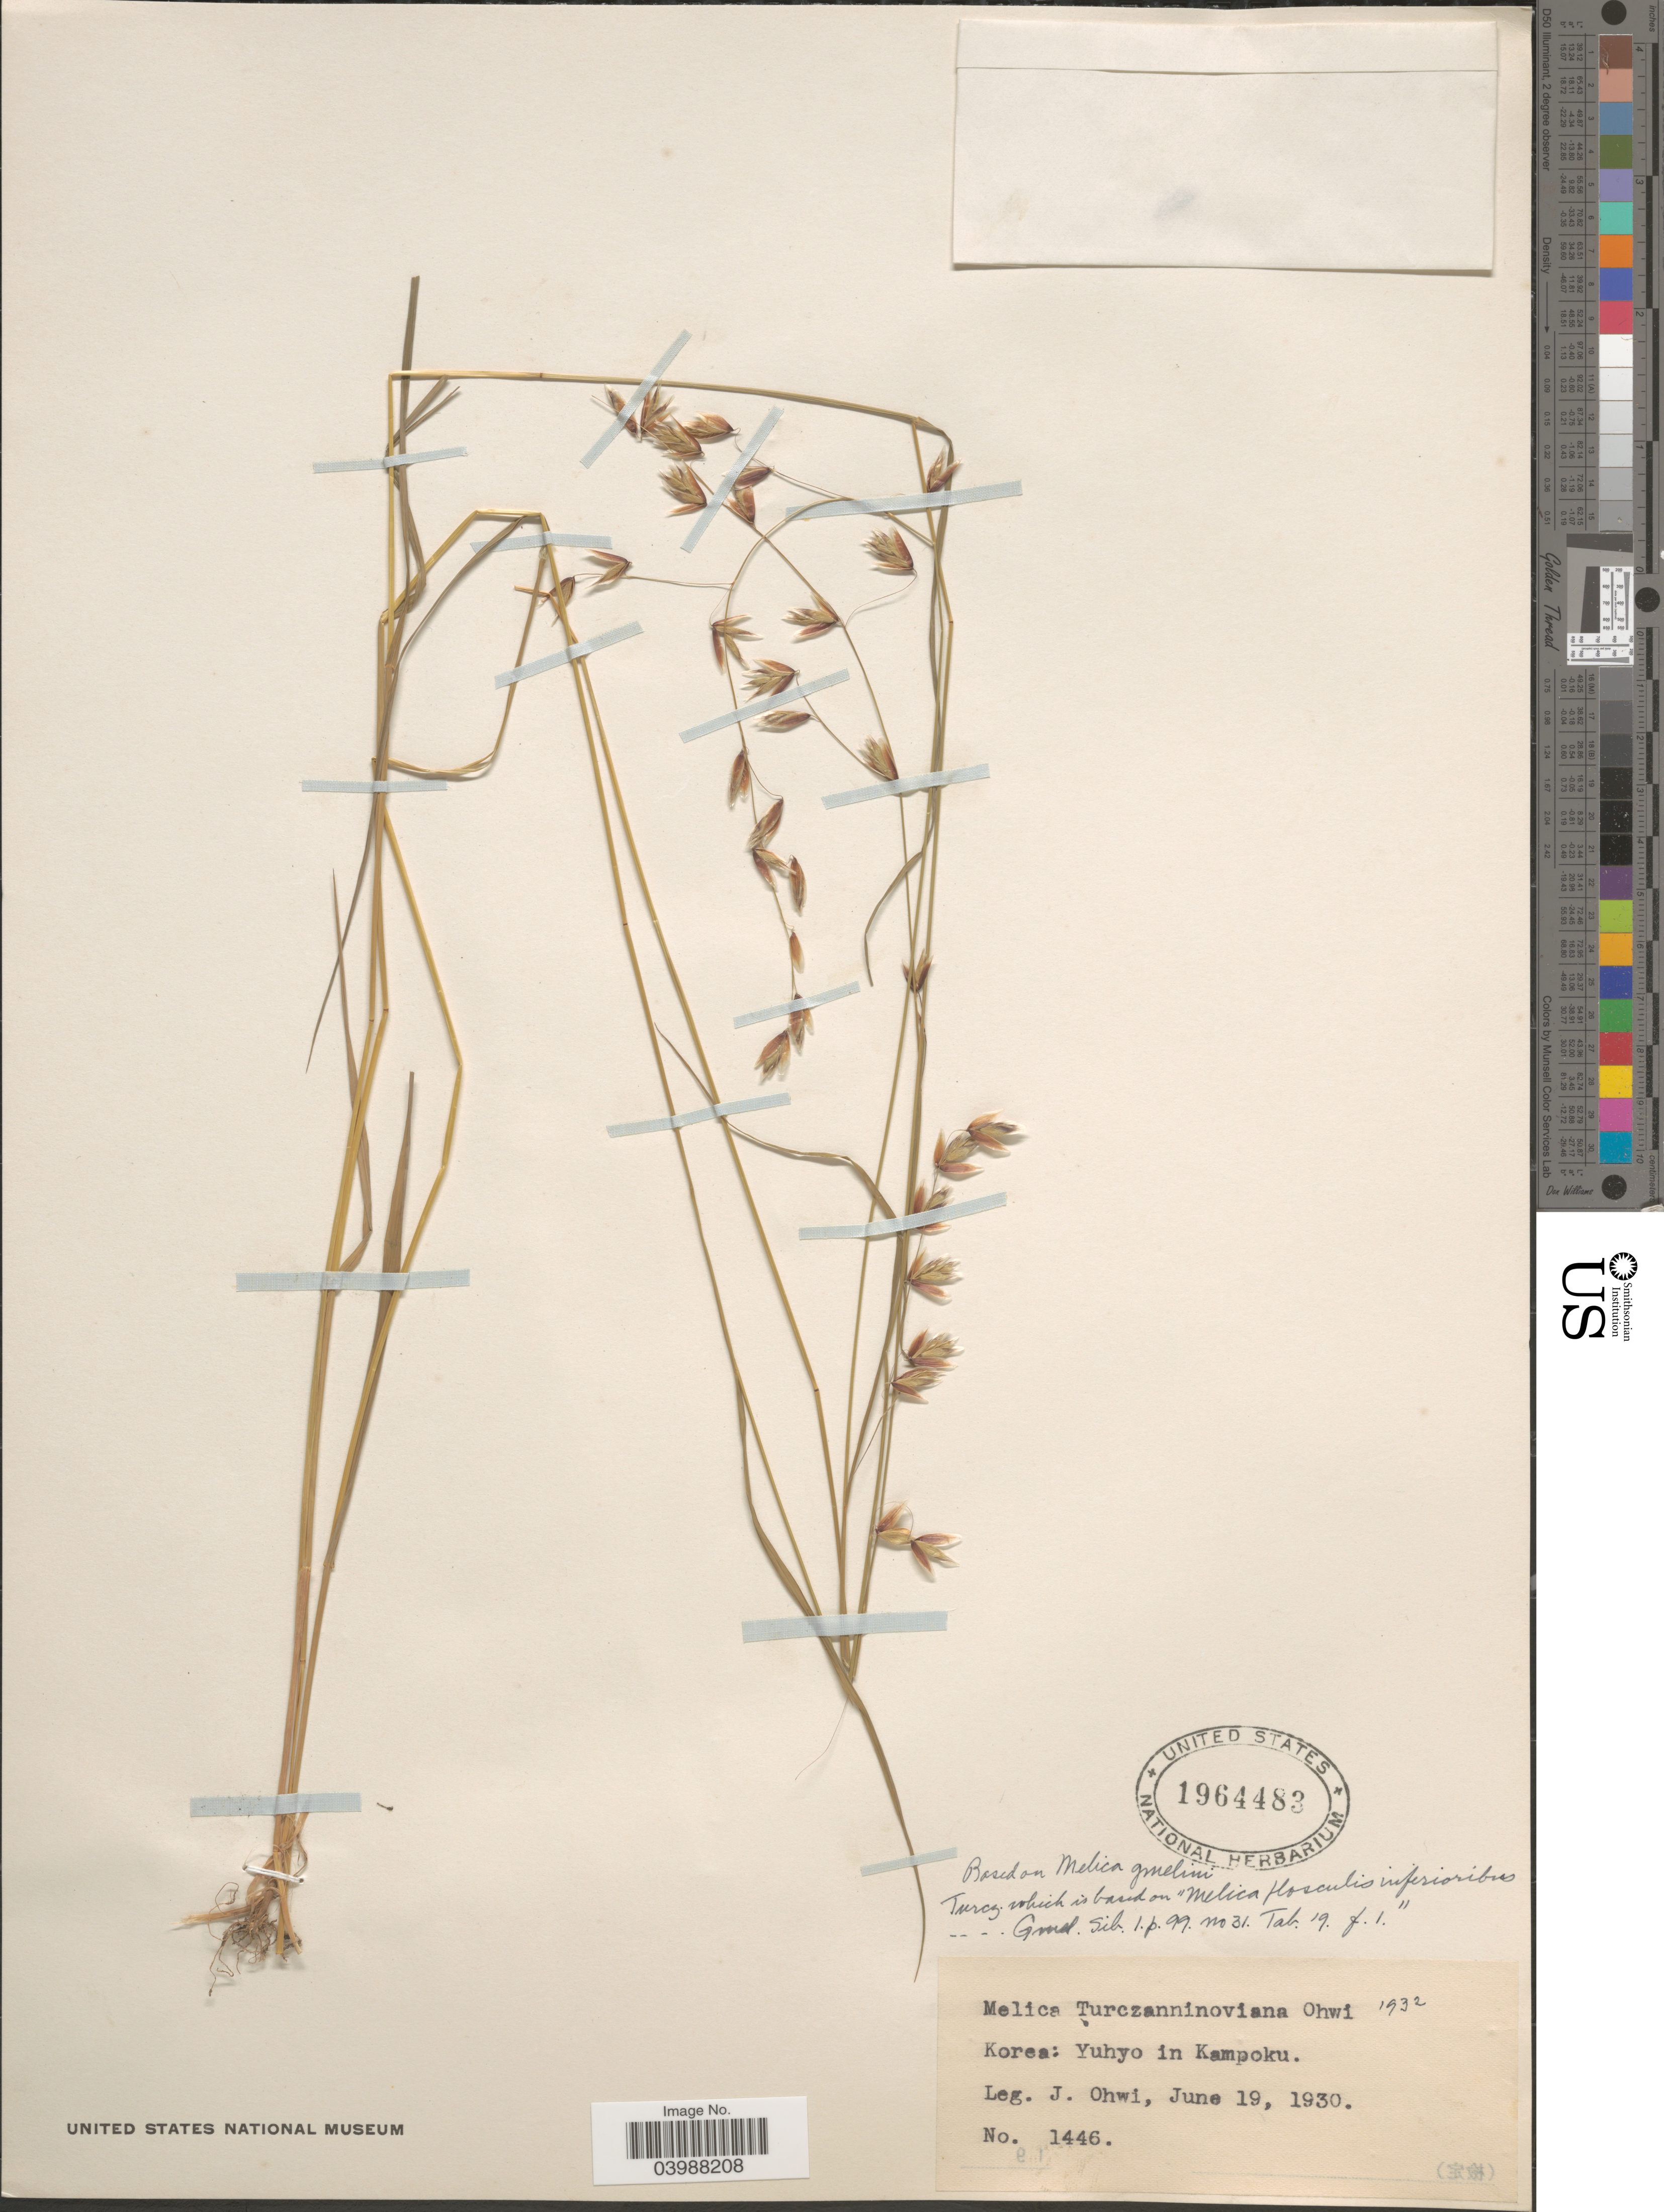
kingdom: Plantae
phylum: Tracheophyta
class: Liliopsida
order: Poales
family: Poaceae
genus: Melica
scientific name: Melica turczaninowiana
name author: Ohwi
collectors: J. Ohwi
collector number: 146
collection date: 1930-06-19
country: North Korea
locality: Yuhyo in Kampoku.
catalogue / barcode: US 1964483